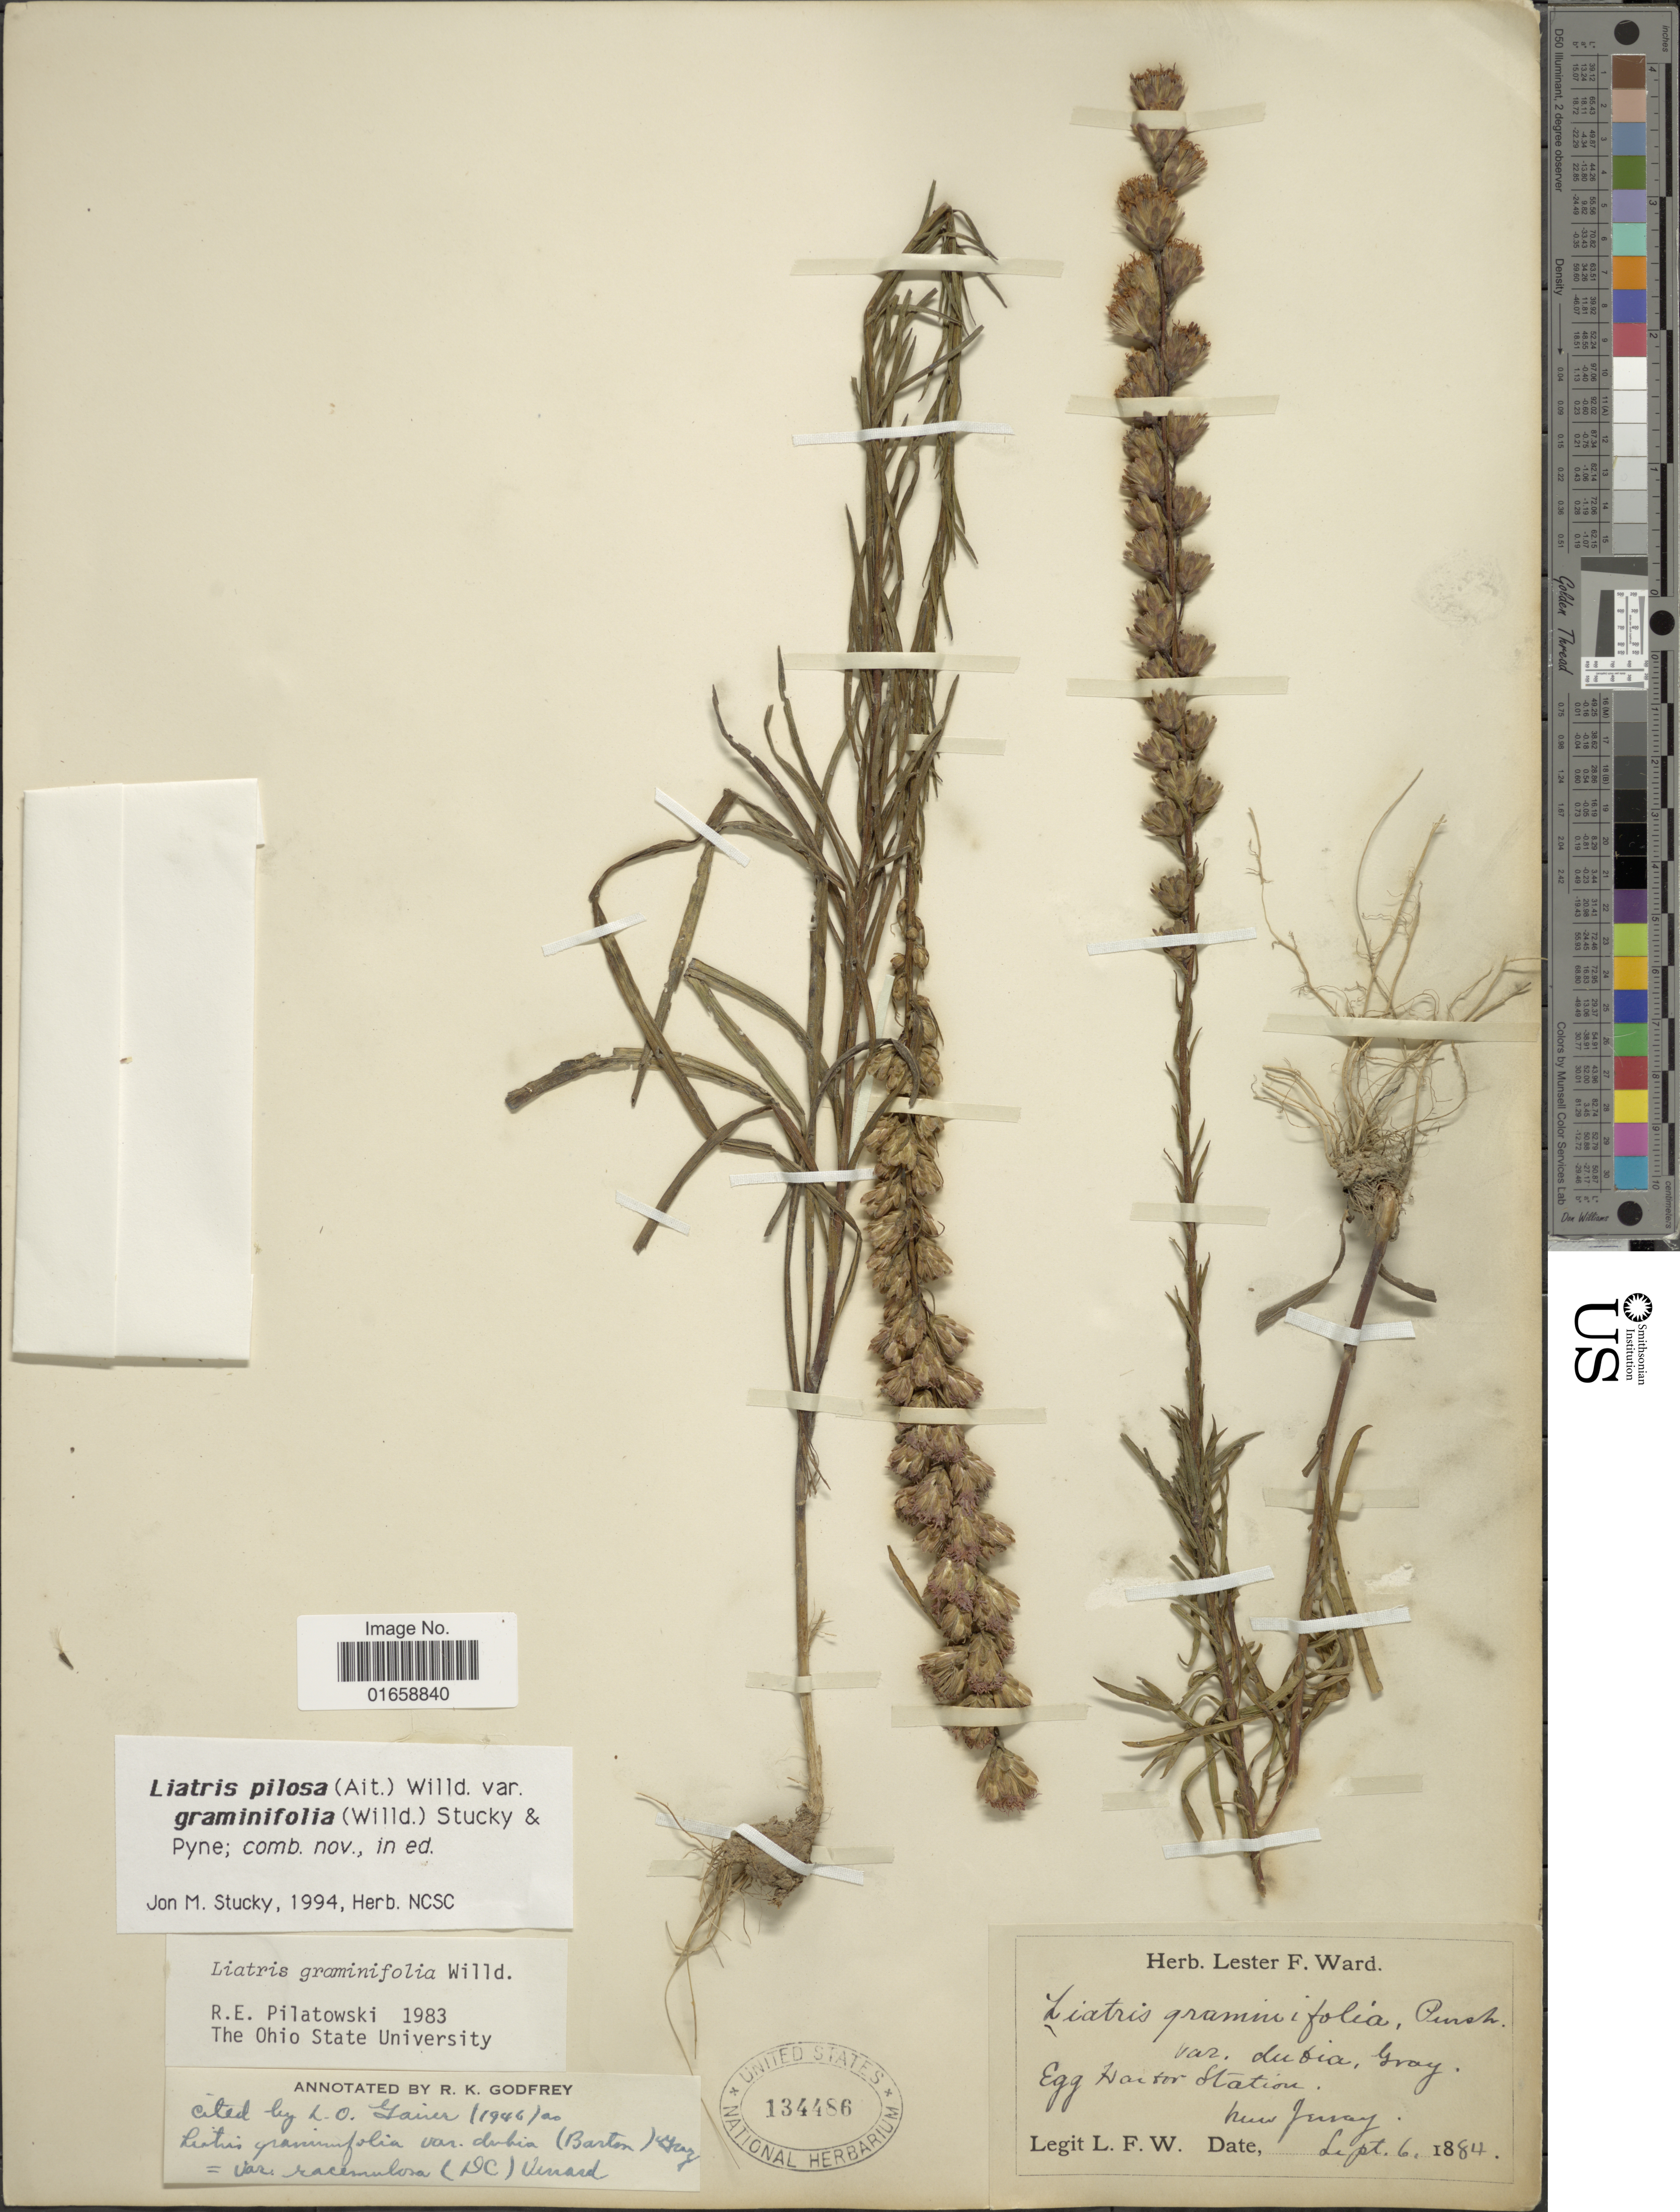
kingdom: Plantae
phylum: Tracheophyta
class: Magnoliopsida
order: Asterales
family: Asteraceae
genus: Liatris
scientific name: Liatris pilosa var. graminifolia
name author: Willd.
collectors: L. F. Ward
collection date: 1884-09-06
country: United States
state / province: New Jersey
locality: Egg Haiton Station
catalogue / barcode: US 134486